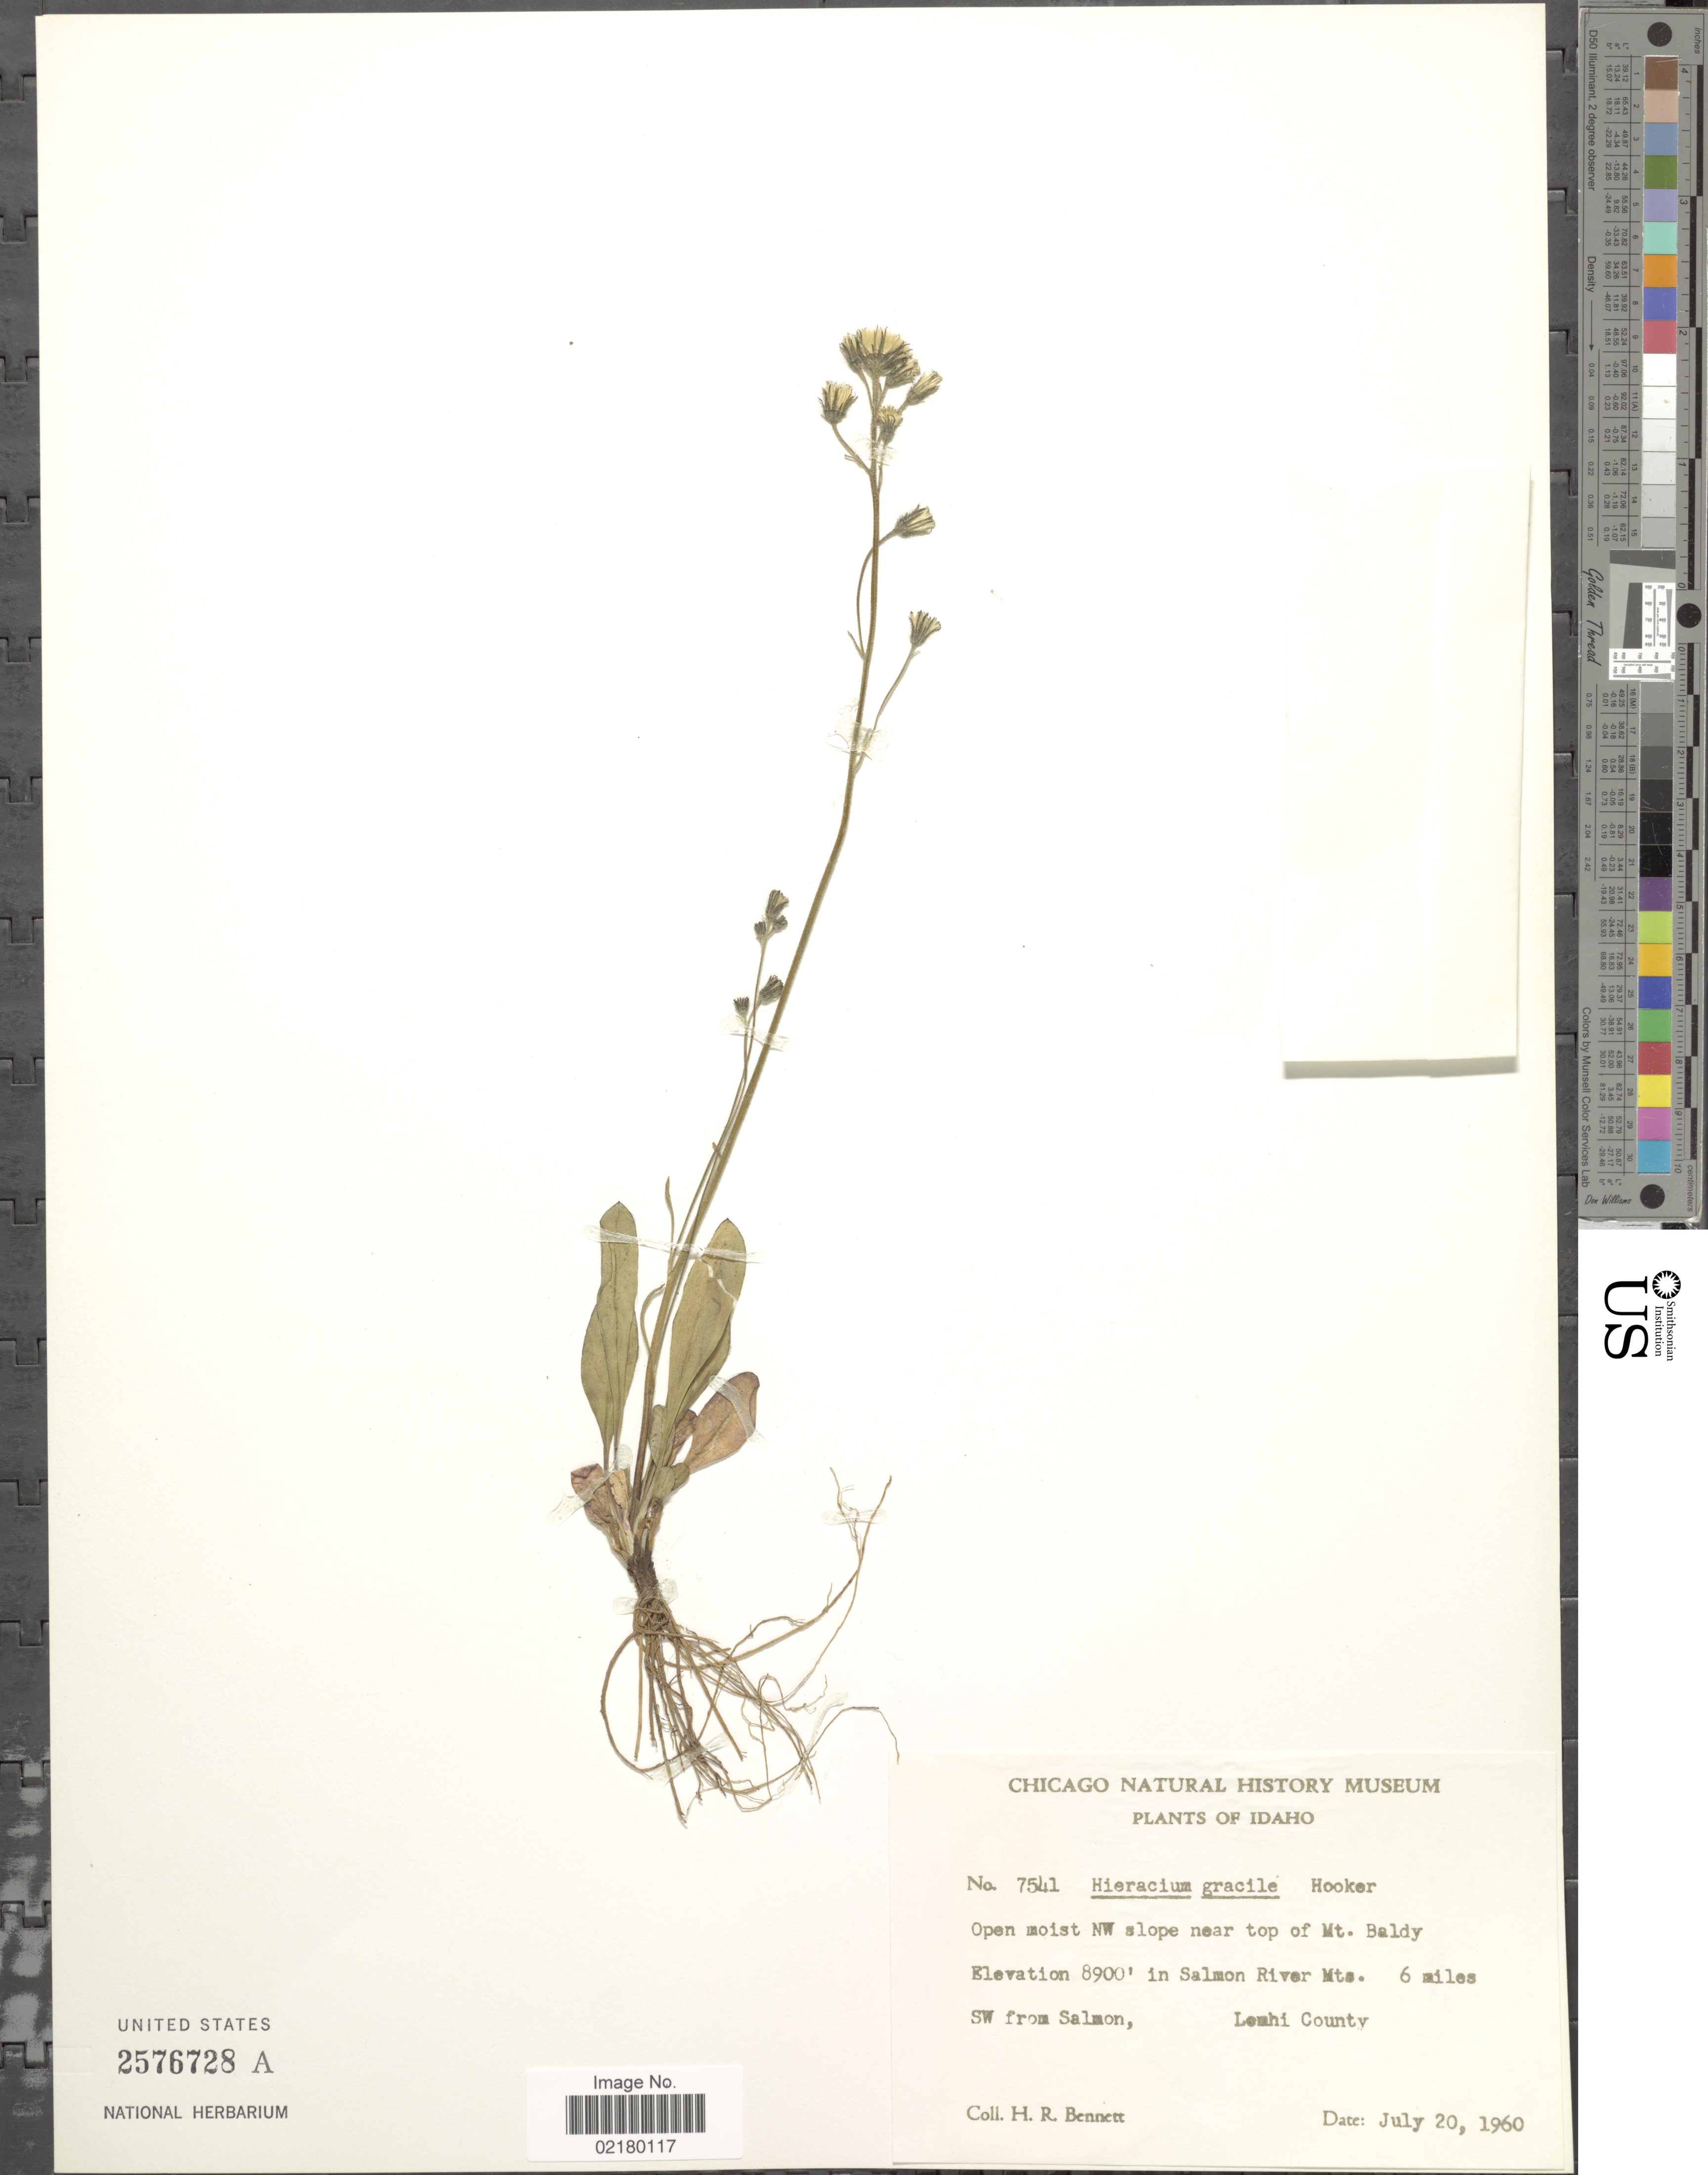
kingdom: Plantae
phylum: Tracheophyta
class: Magnoliopsida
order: Asterales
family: Asteraceae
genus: Hieracium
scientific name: Hieracium triste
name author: Willd. ex Spreng.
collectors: H. R. Bennett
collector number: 7541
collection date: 1960-07-20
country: United States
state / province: Idaho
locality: Open moist NW slope near top of Mt Baldy, in Salmon River Mts. 6 miles SW from Salmon, Lemhi County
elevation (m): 2713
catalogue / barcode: US 2576728A